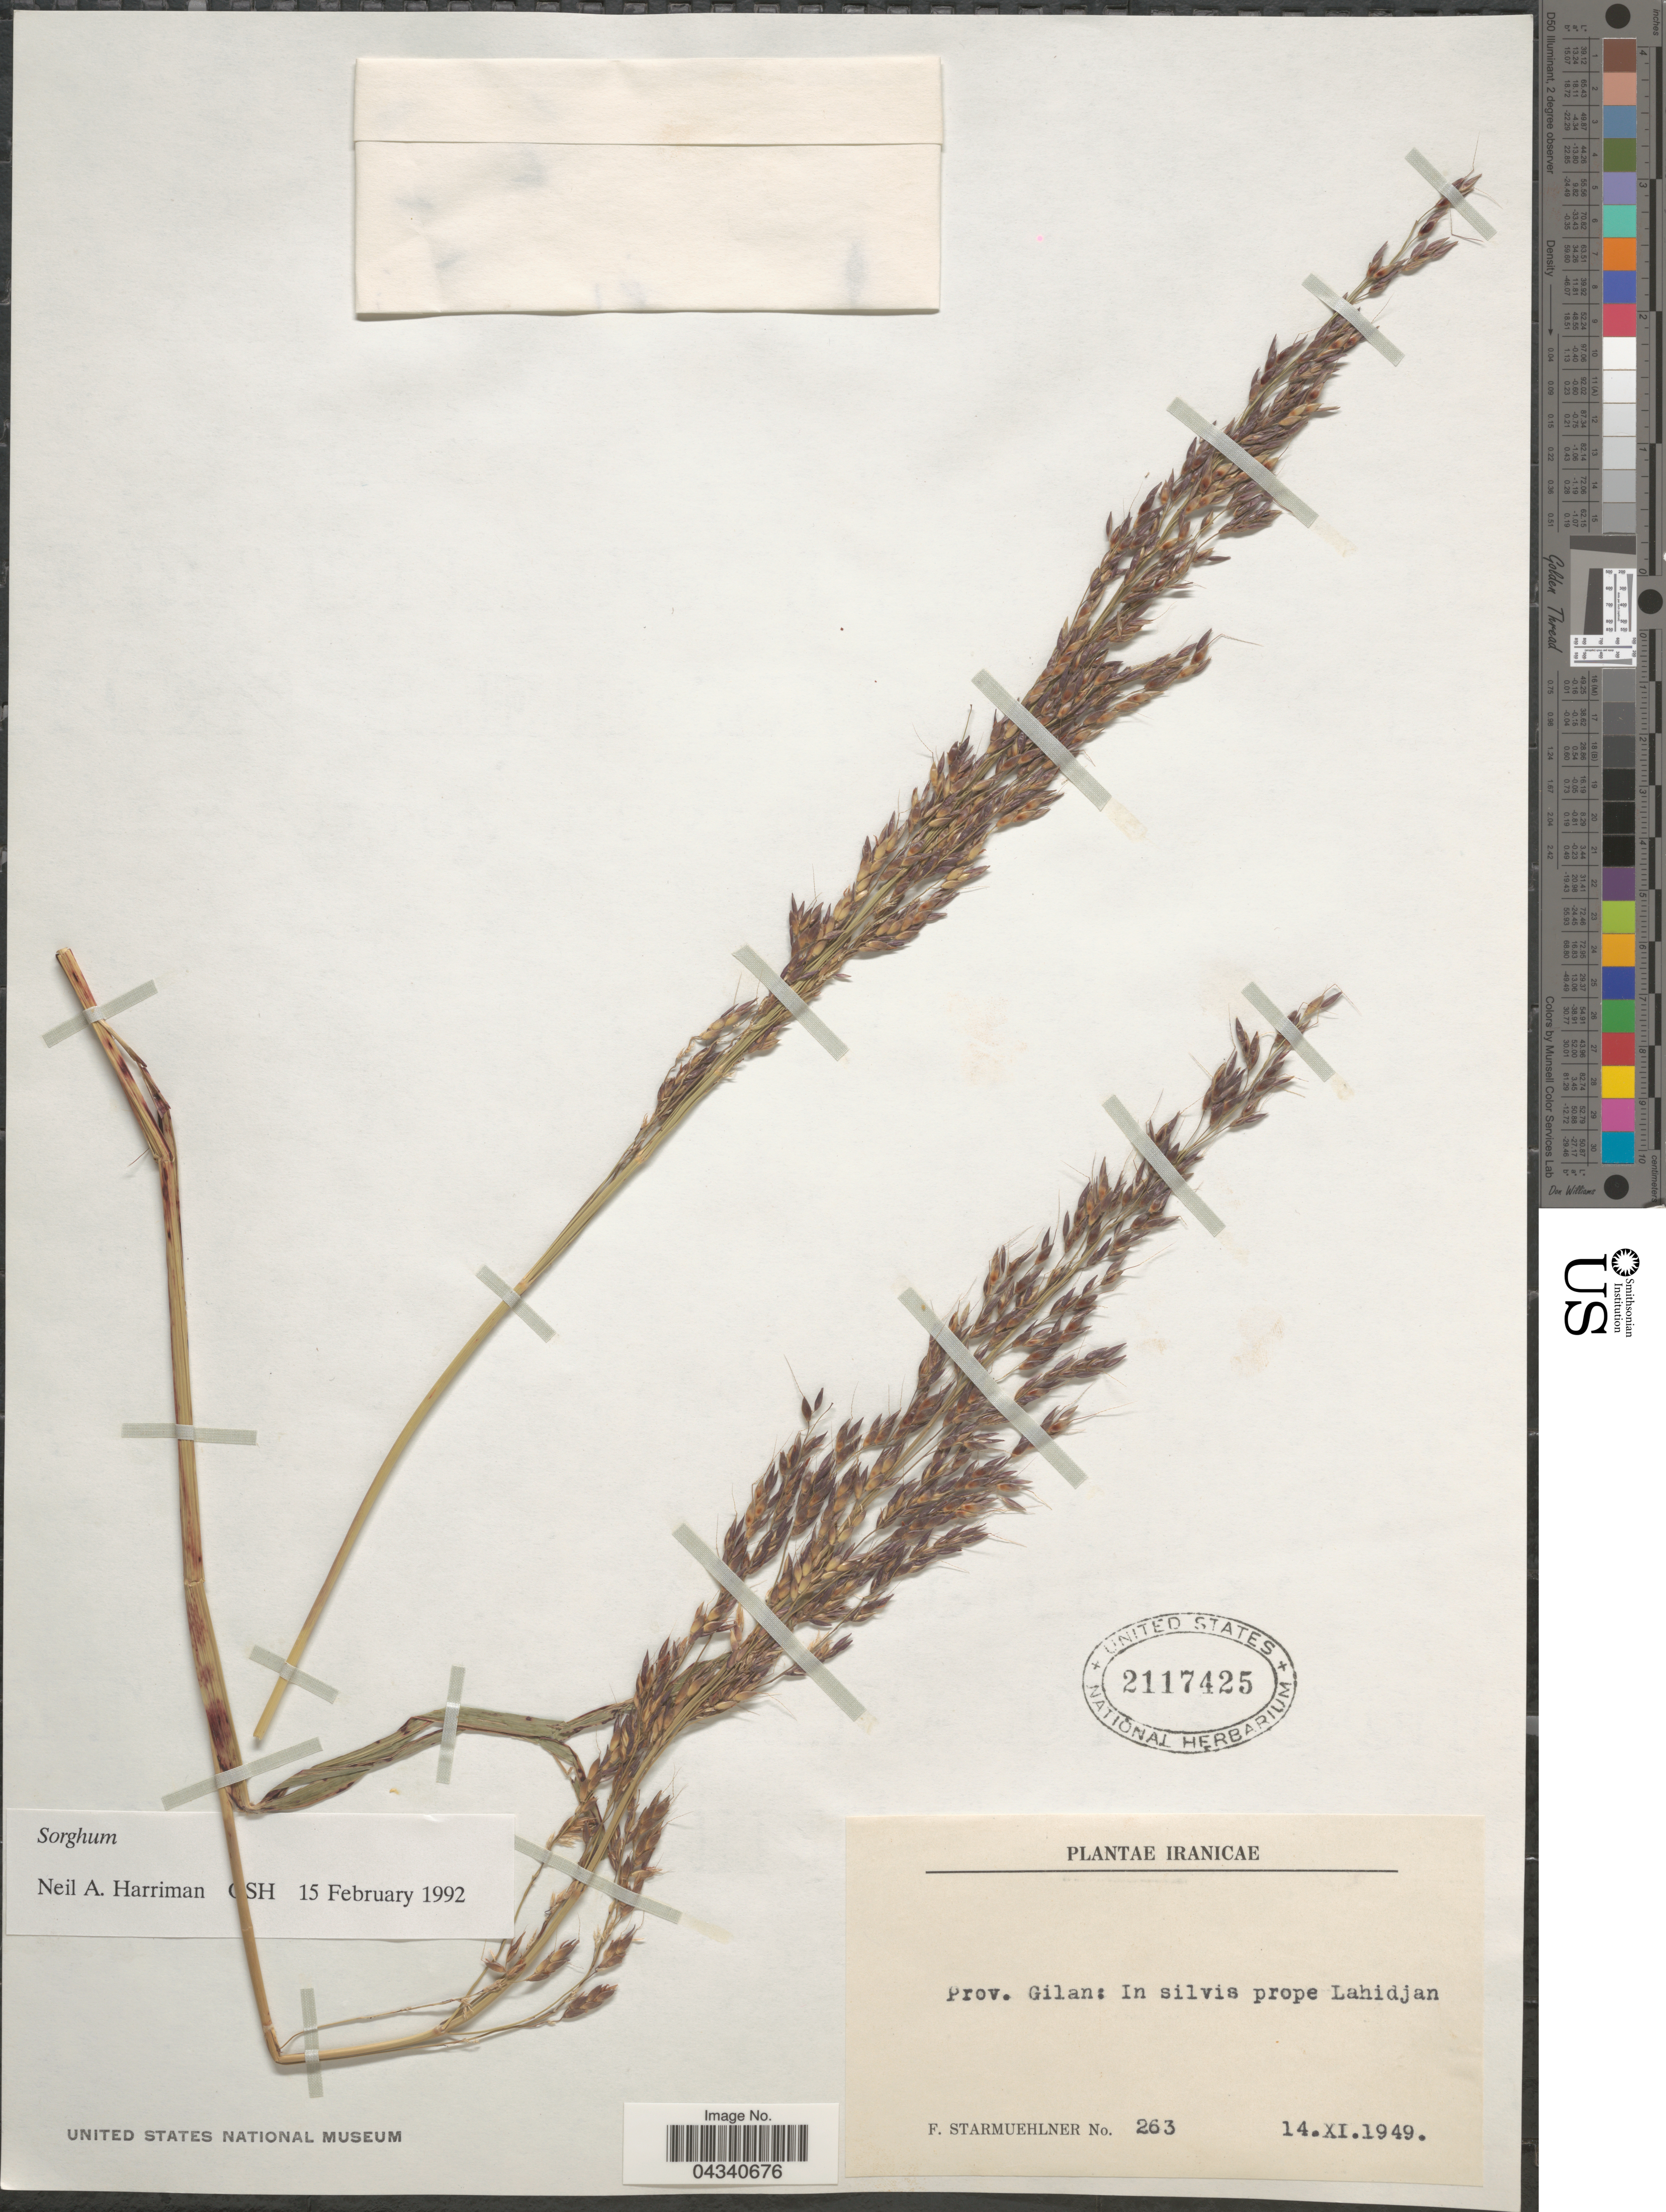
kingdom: Plantae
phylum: Tracheophyta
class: Liliopsida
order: Poales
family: Poaceae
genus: Sorghum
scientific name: Sorghum sp.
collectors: F. Starmuehlner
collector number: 263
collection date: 1949-11-14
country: Iran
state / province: Gilan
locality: In silvis prope Lahidjan.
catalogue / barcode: US 2117425